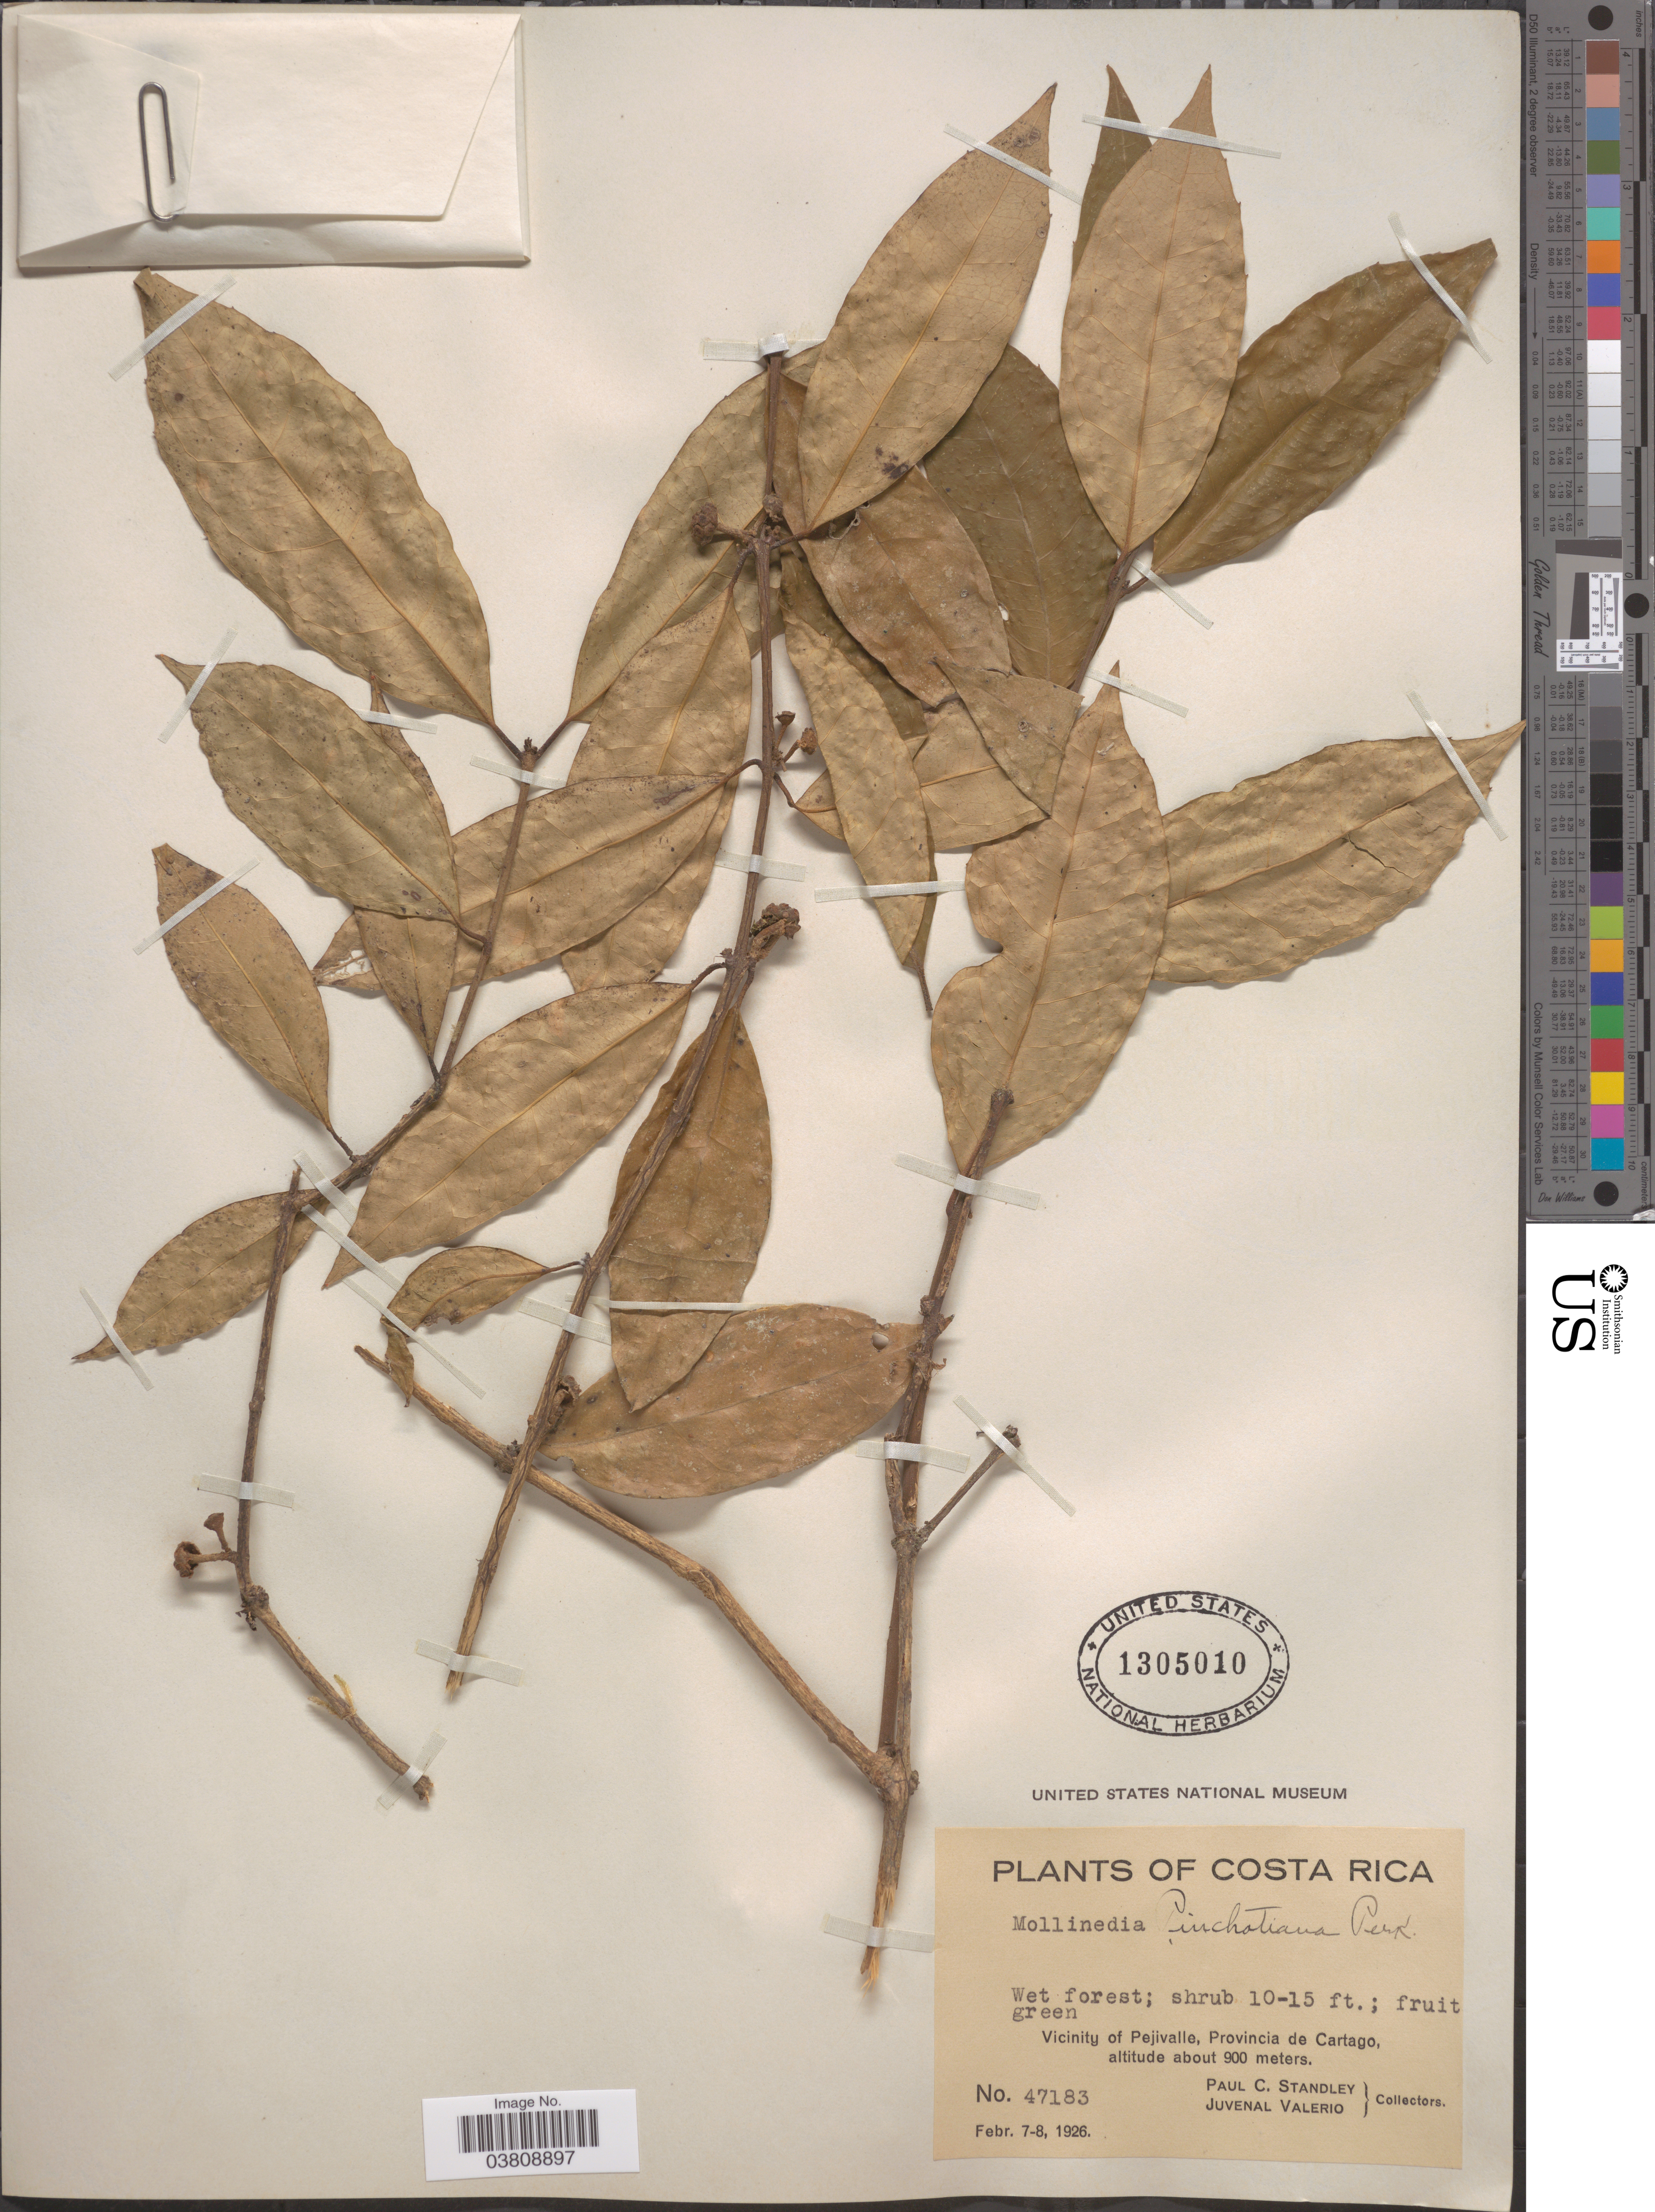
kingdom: Plantae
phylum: Tracheophyta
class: Magnoliopsida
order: Laurales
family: Monimiaceae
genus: Mollinedia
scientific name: Mollinedia pinchotiana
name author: Perkins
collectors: P. C. Standley & J. Valerio R.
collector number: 47183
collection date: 1926-02-07/1926-02-08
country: Costa Rica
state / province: Cartago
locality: Vicinity of Pejivalle.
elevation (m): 900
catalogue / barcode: US 1305010